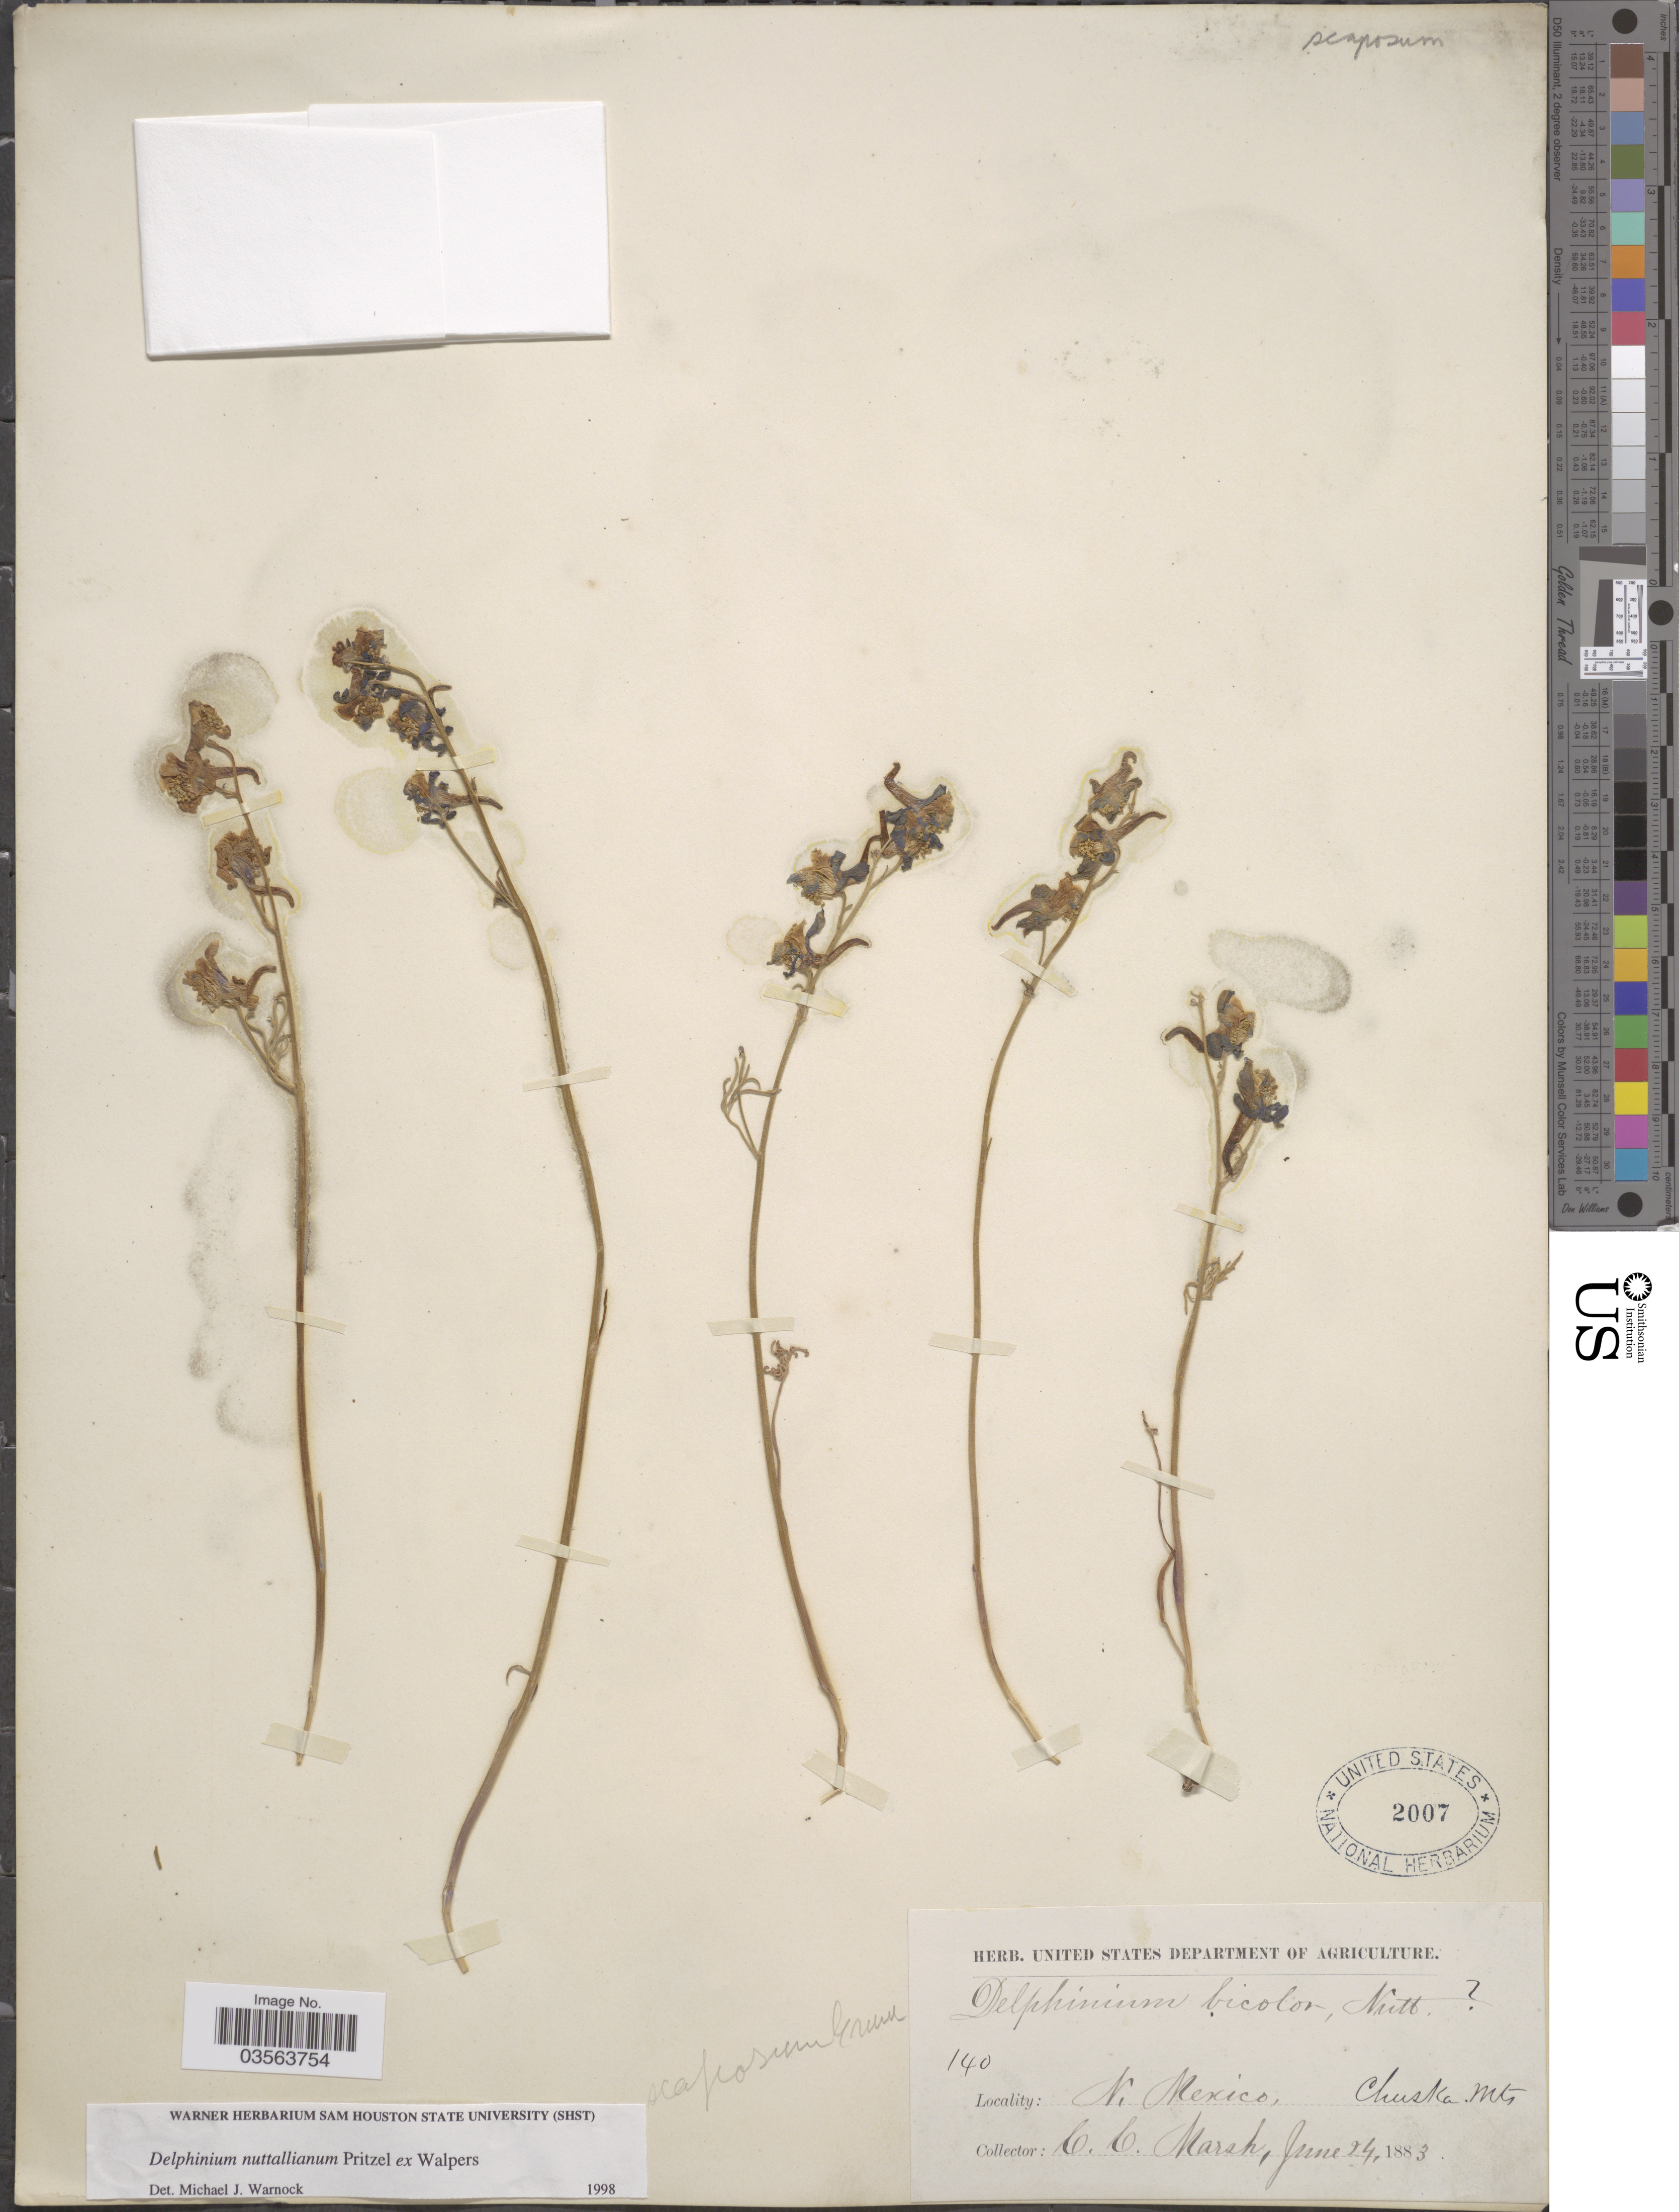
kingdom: Plantae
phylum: Tracheophyta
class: Magnoliopsida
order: Ranunculales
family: Ranunculaceae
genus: Delphinium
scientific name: Delphinium nuttallianum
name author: E. Pritz. ex Walpers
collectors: C. C. Marsh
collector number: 140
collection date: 1883-06-24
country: United States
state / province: New Mexico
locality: Chuska. Mts.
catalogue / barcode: US 2007